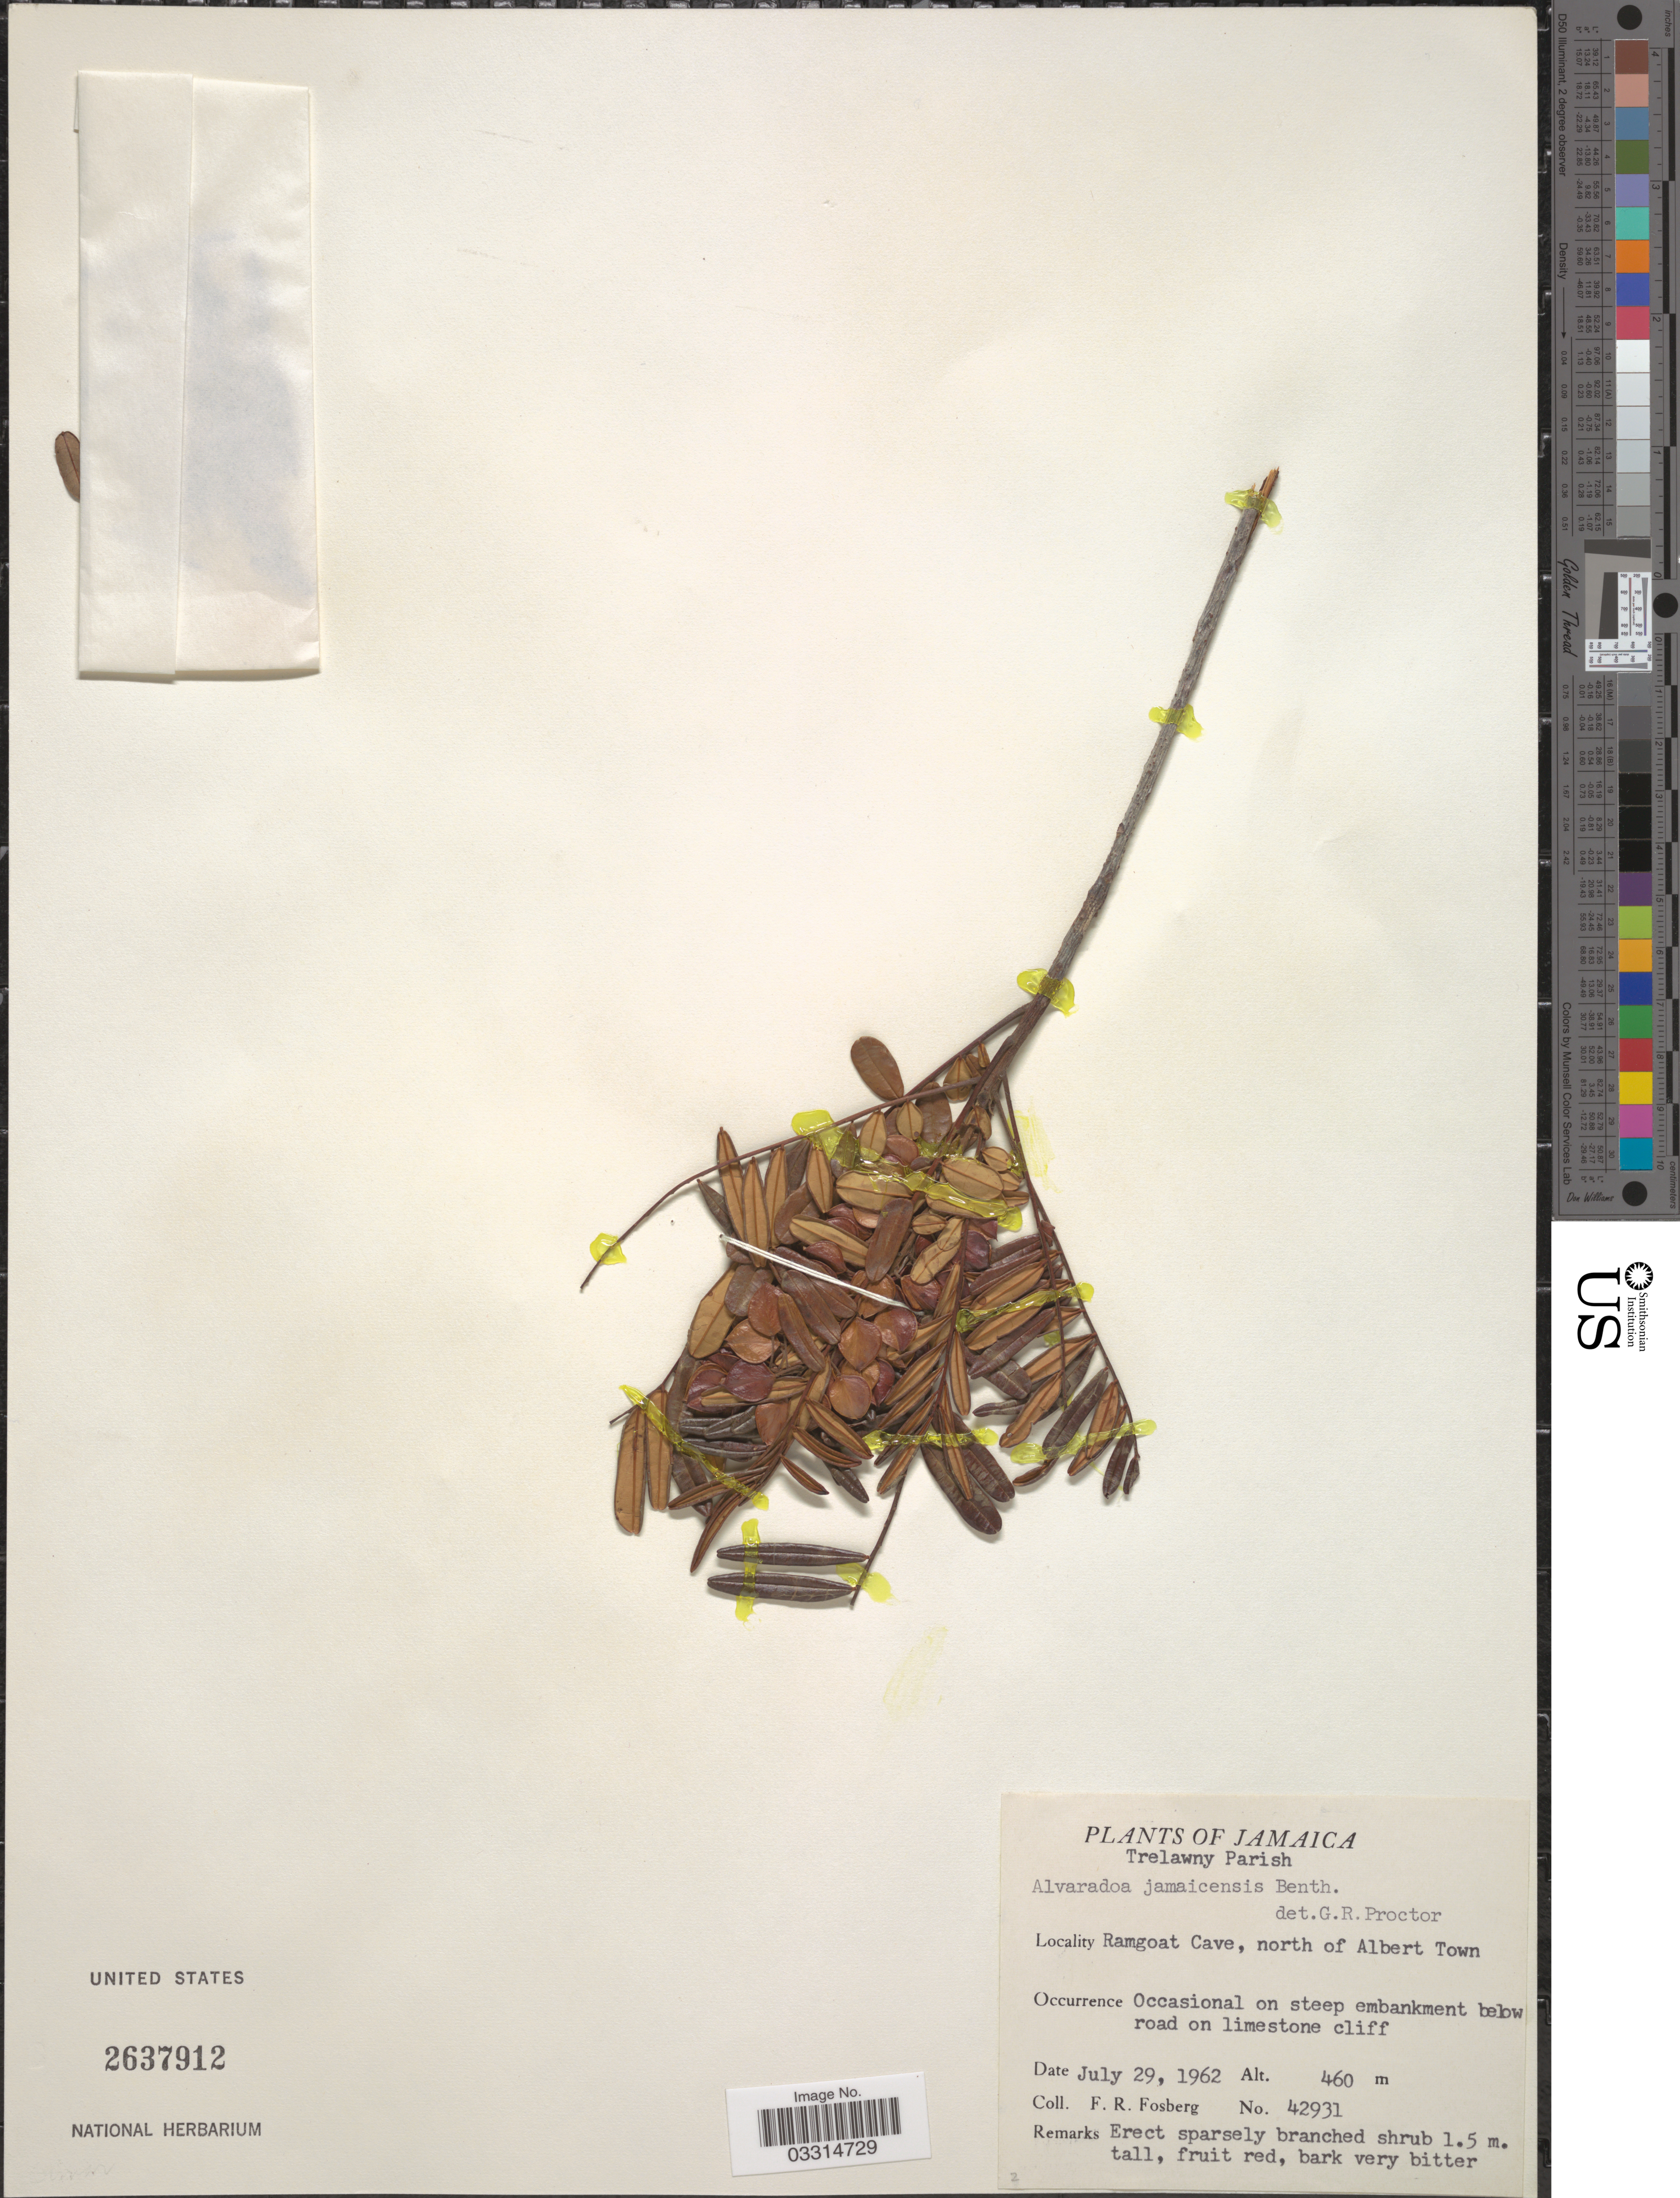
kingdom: Plantae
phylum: Tracheophyta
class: Magnoliopsida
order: Picramniales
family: Picramniaceae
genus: Alvaradoa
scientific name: Alvaradoa jamaicensis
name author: Benth.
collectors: F. R. Fosberg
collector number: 42931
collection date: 1962-07-29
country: Jamaica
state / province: Trelawny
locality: Trelawny Parish, Ramgoat Cave, north of Albert Town.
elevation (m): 460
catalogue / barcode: US 2637912